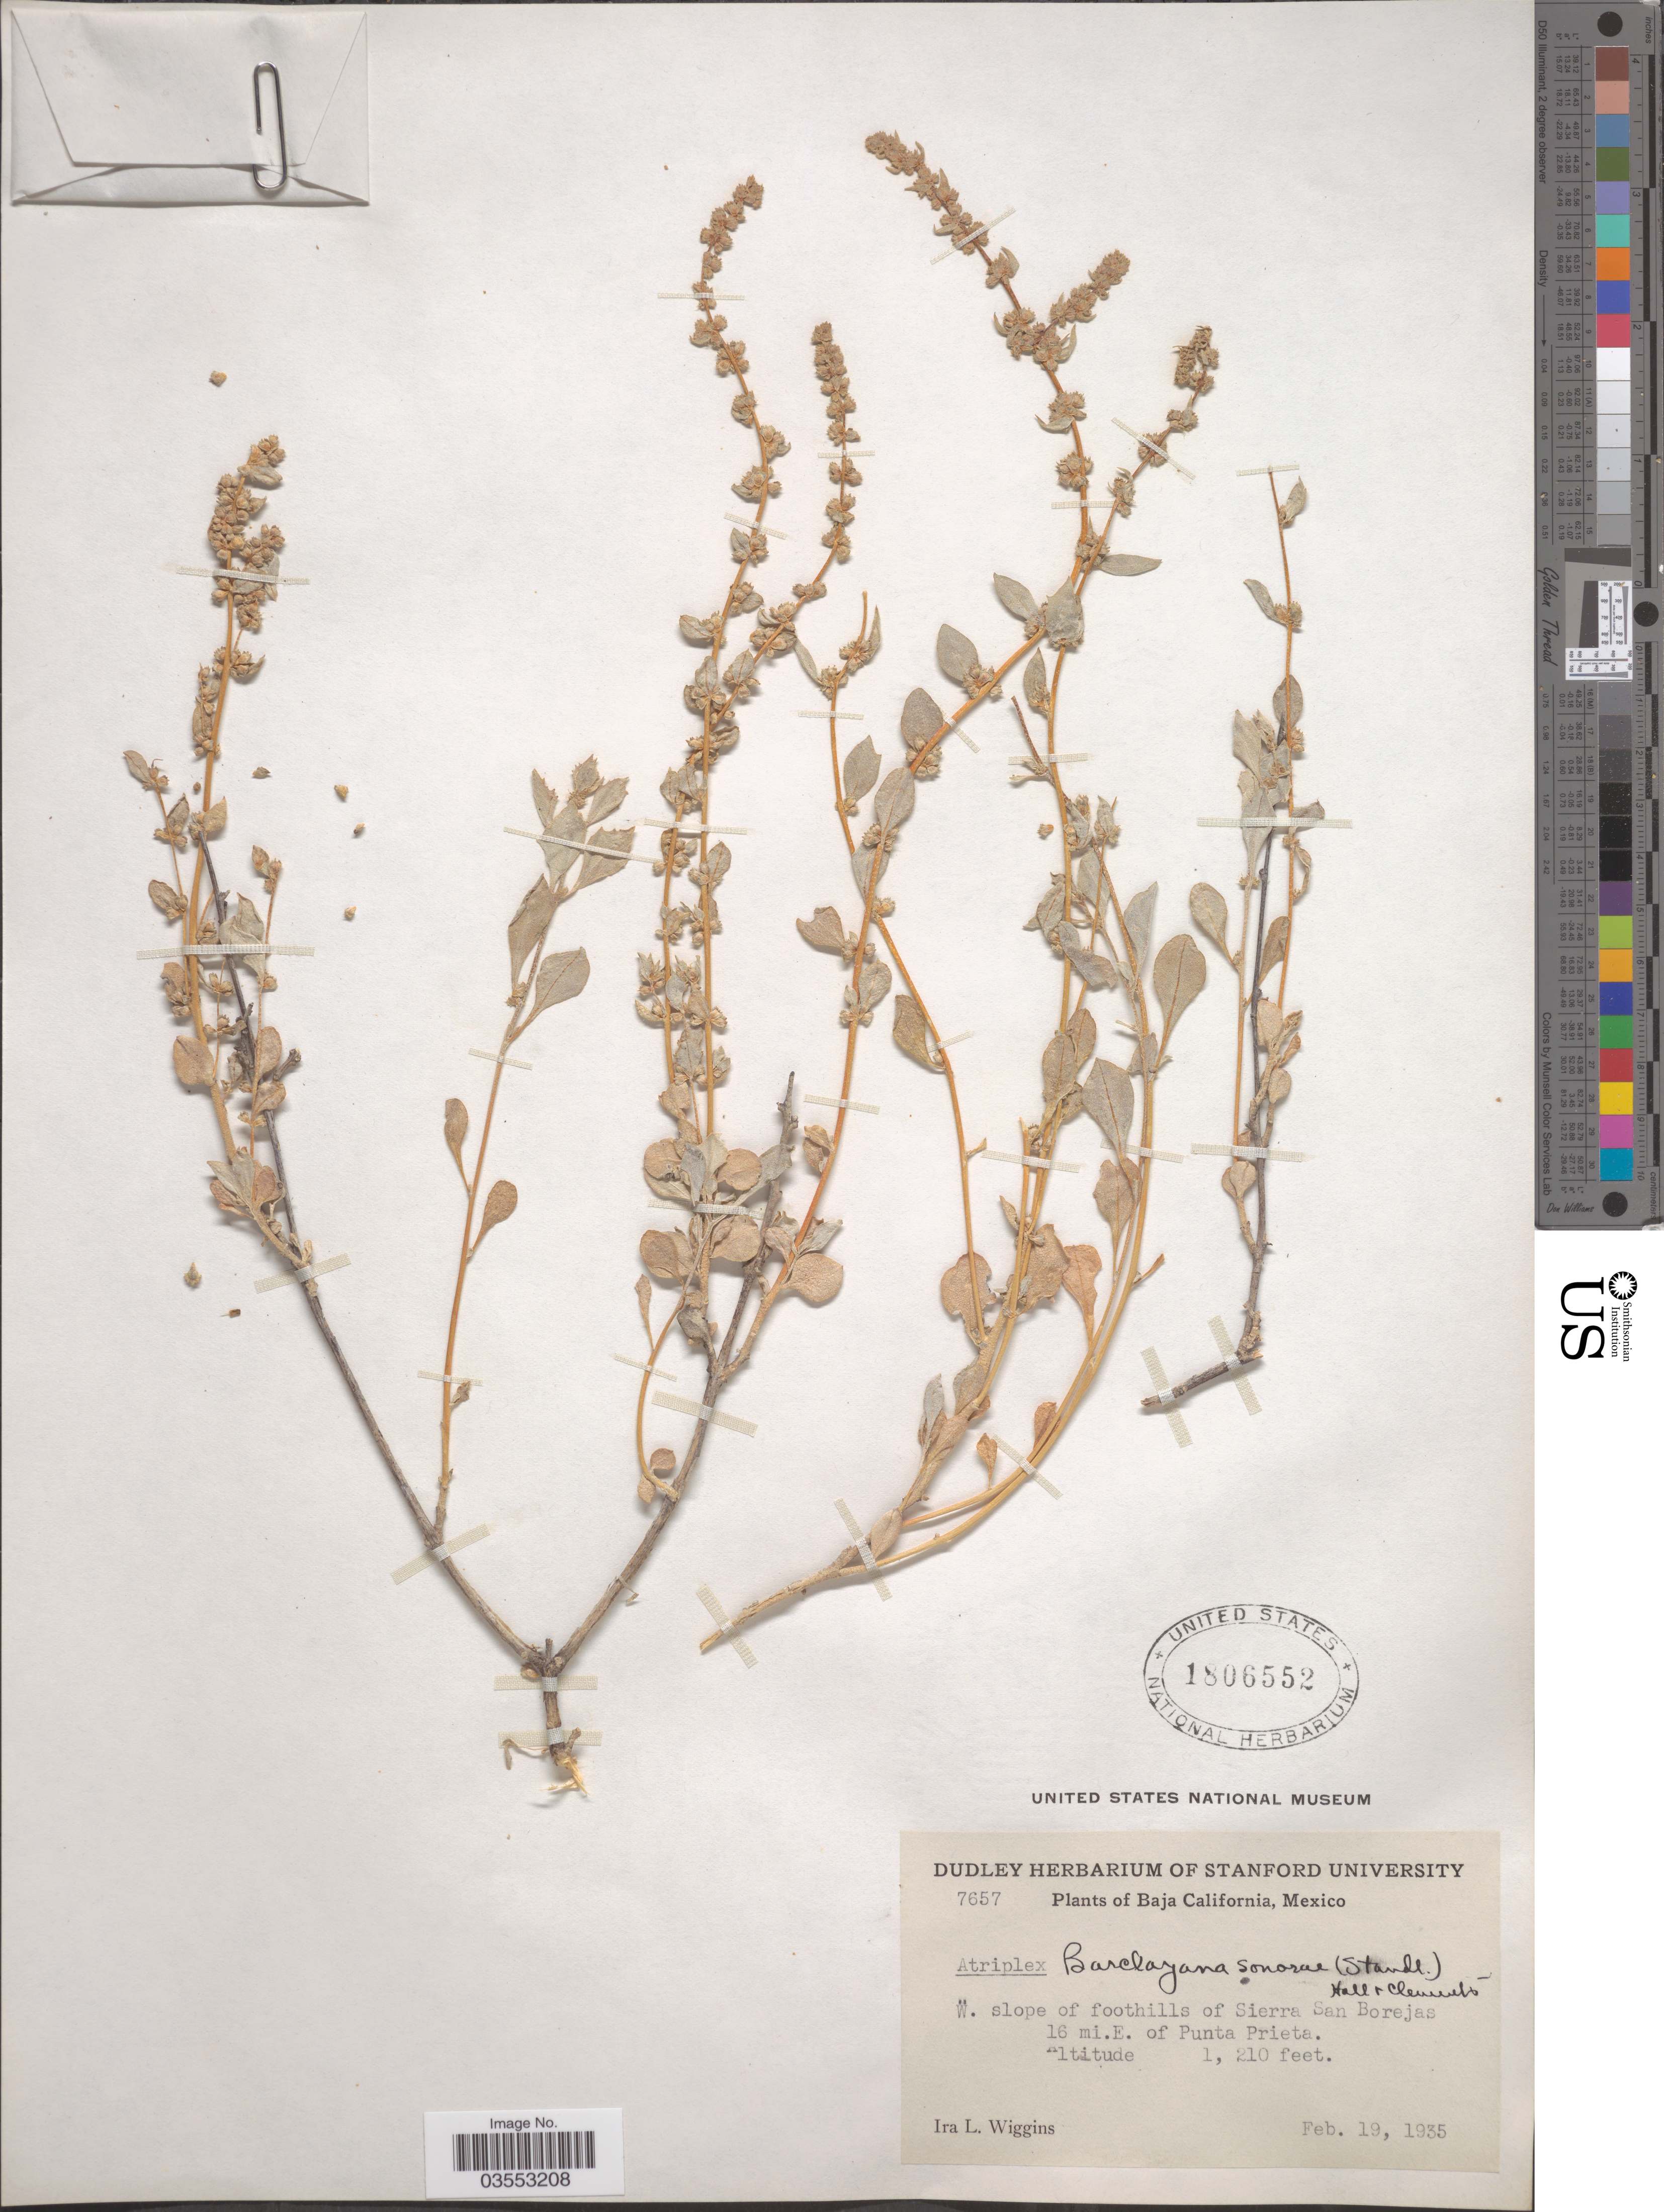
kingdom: Plantae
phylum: Tracheophyta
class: Magnoliopsida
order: Caryophyllales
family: Amaranthaceae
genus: Atriplex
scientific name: Atriplex barclayana subsp. sonorae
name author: (Standl.) H.M. Hall & Clem.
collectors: I. L. Wiggins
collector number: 7657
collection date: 1935-02-19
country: Mexico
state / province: Baja California Norte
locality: W. slope of foothills of Sierra San Borejas 16 mi. E. of Punta Prieta.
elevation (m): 369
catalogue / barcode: US 1806552